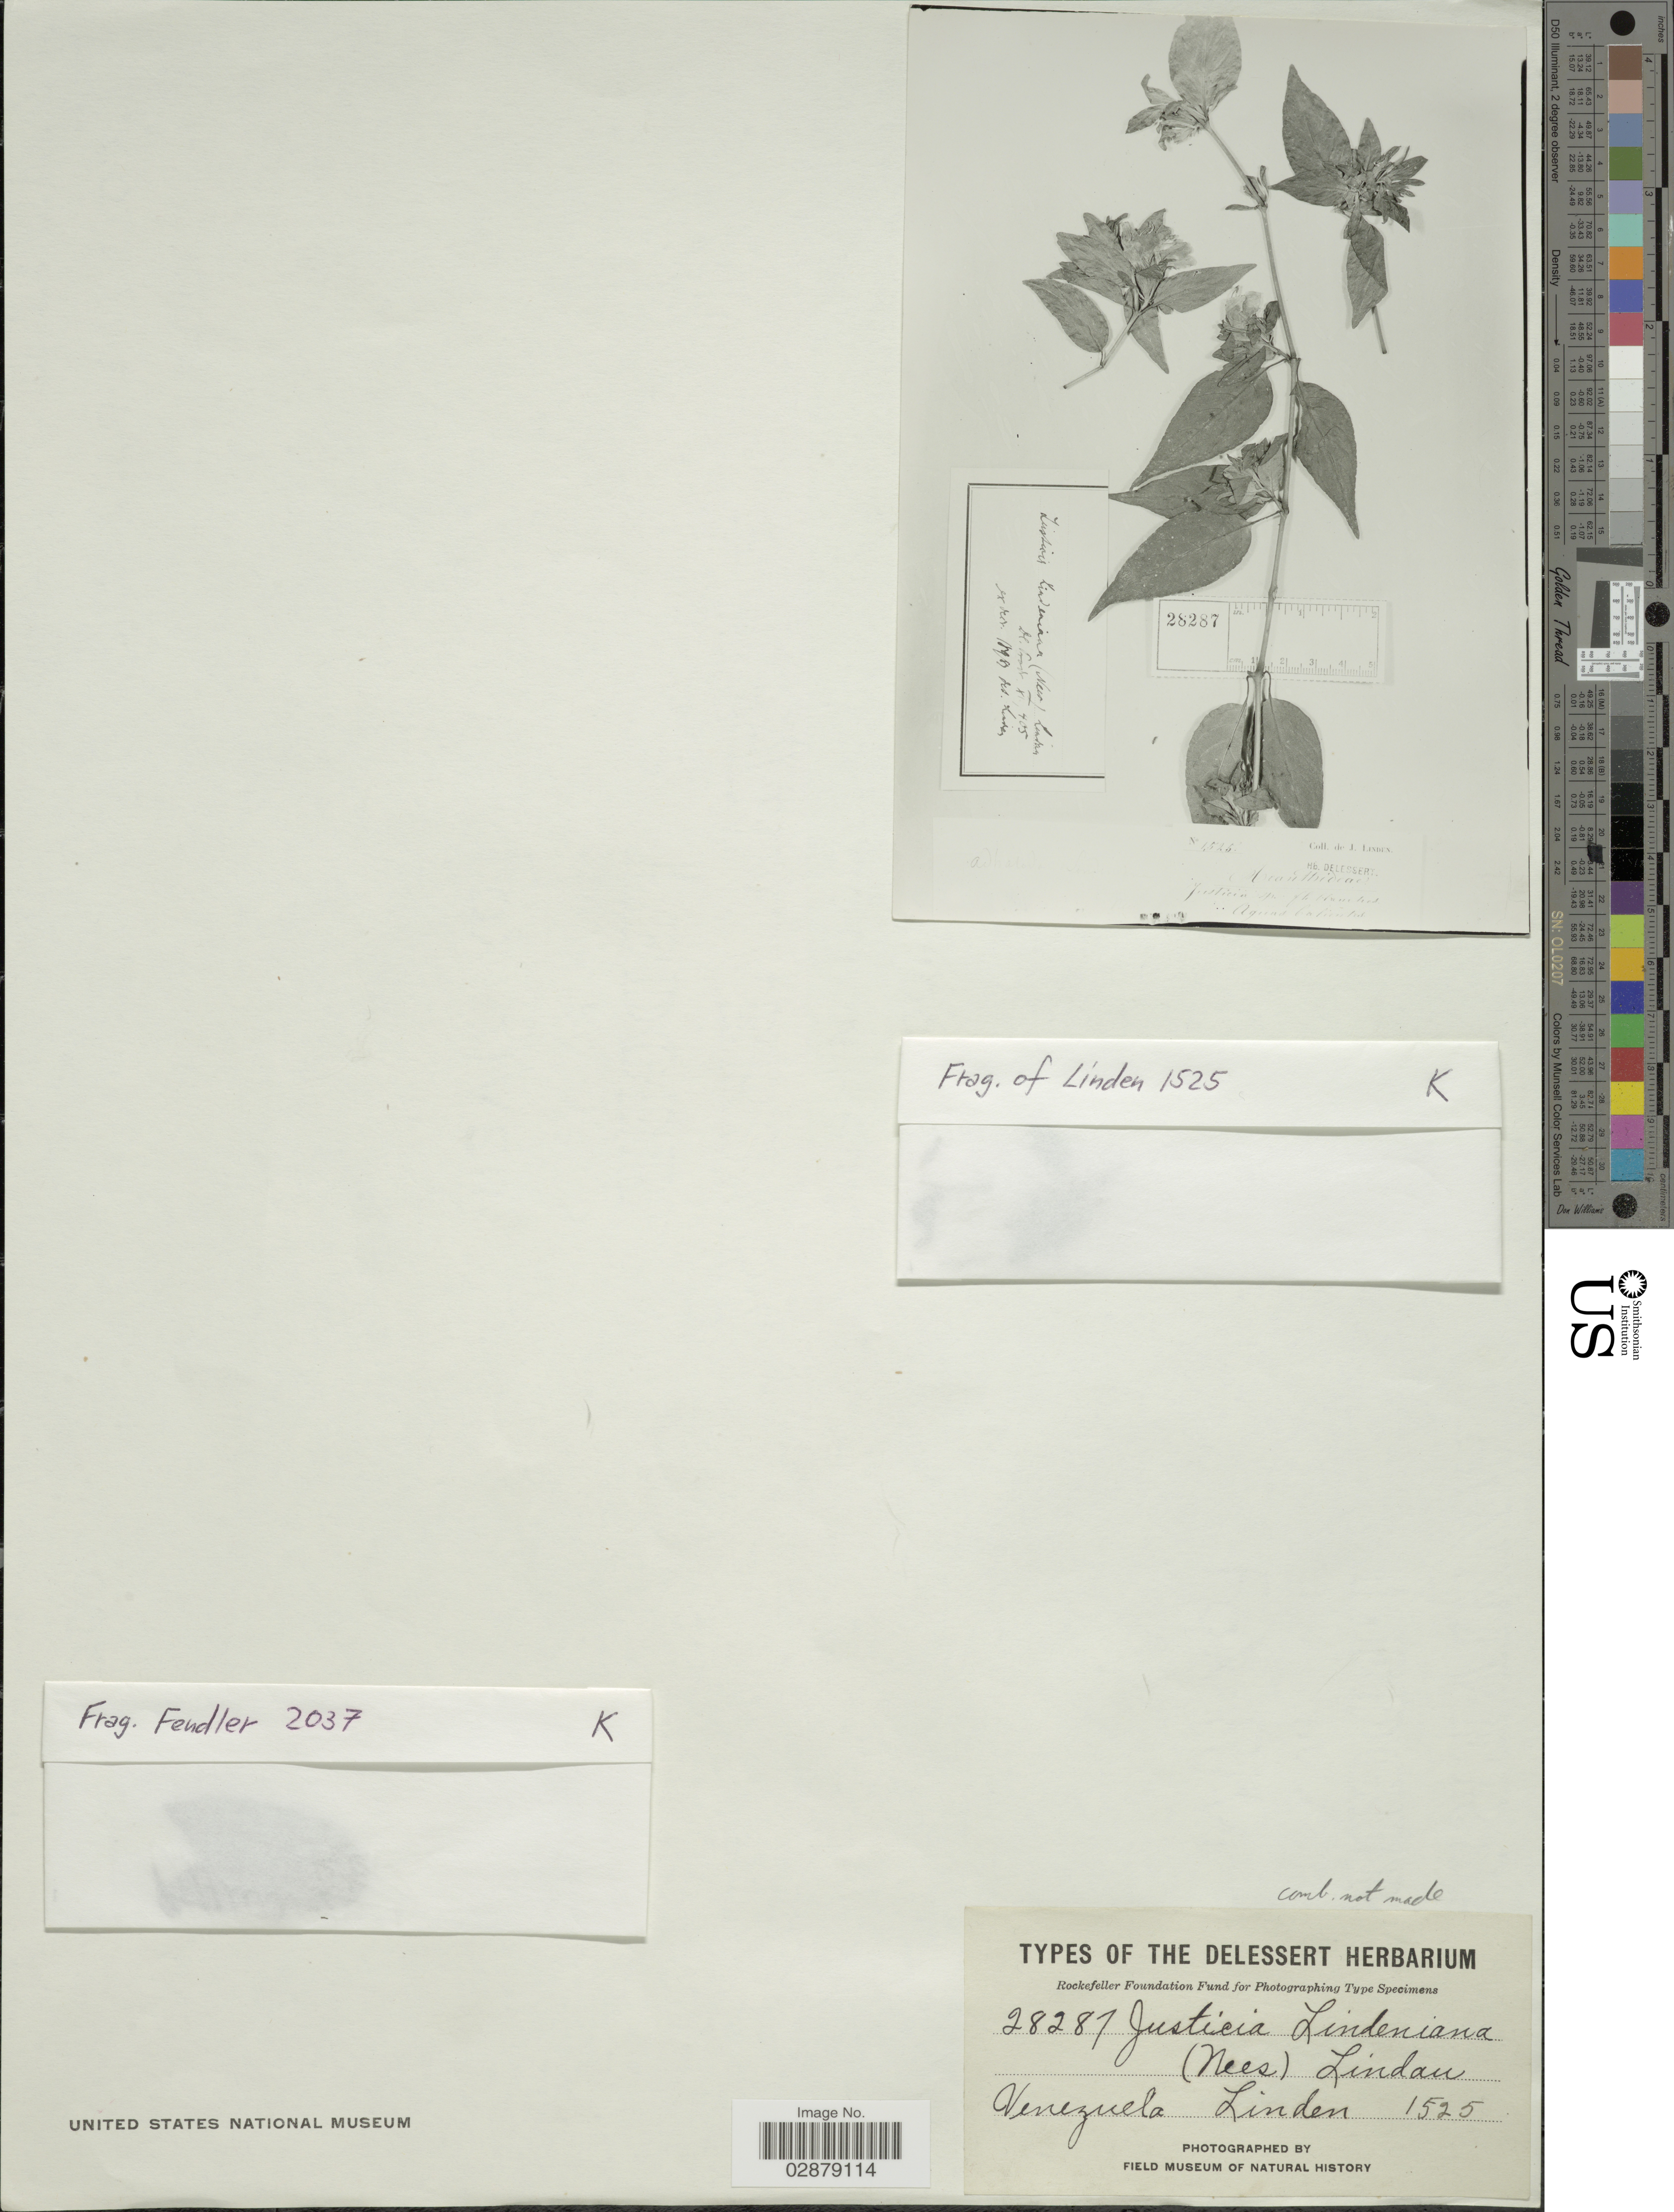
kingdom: Plantae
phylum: Tracheophyta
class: Magnoliopsida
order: Lamiales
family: Acanthaceae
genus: Justicia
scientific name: Justicia hochreutineri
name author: J.F. Macbr.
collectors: J. Linden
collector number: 1525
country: Venezuela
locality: Aguas Calientes.